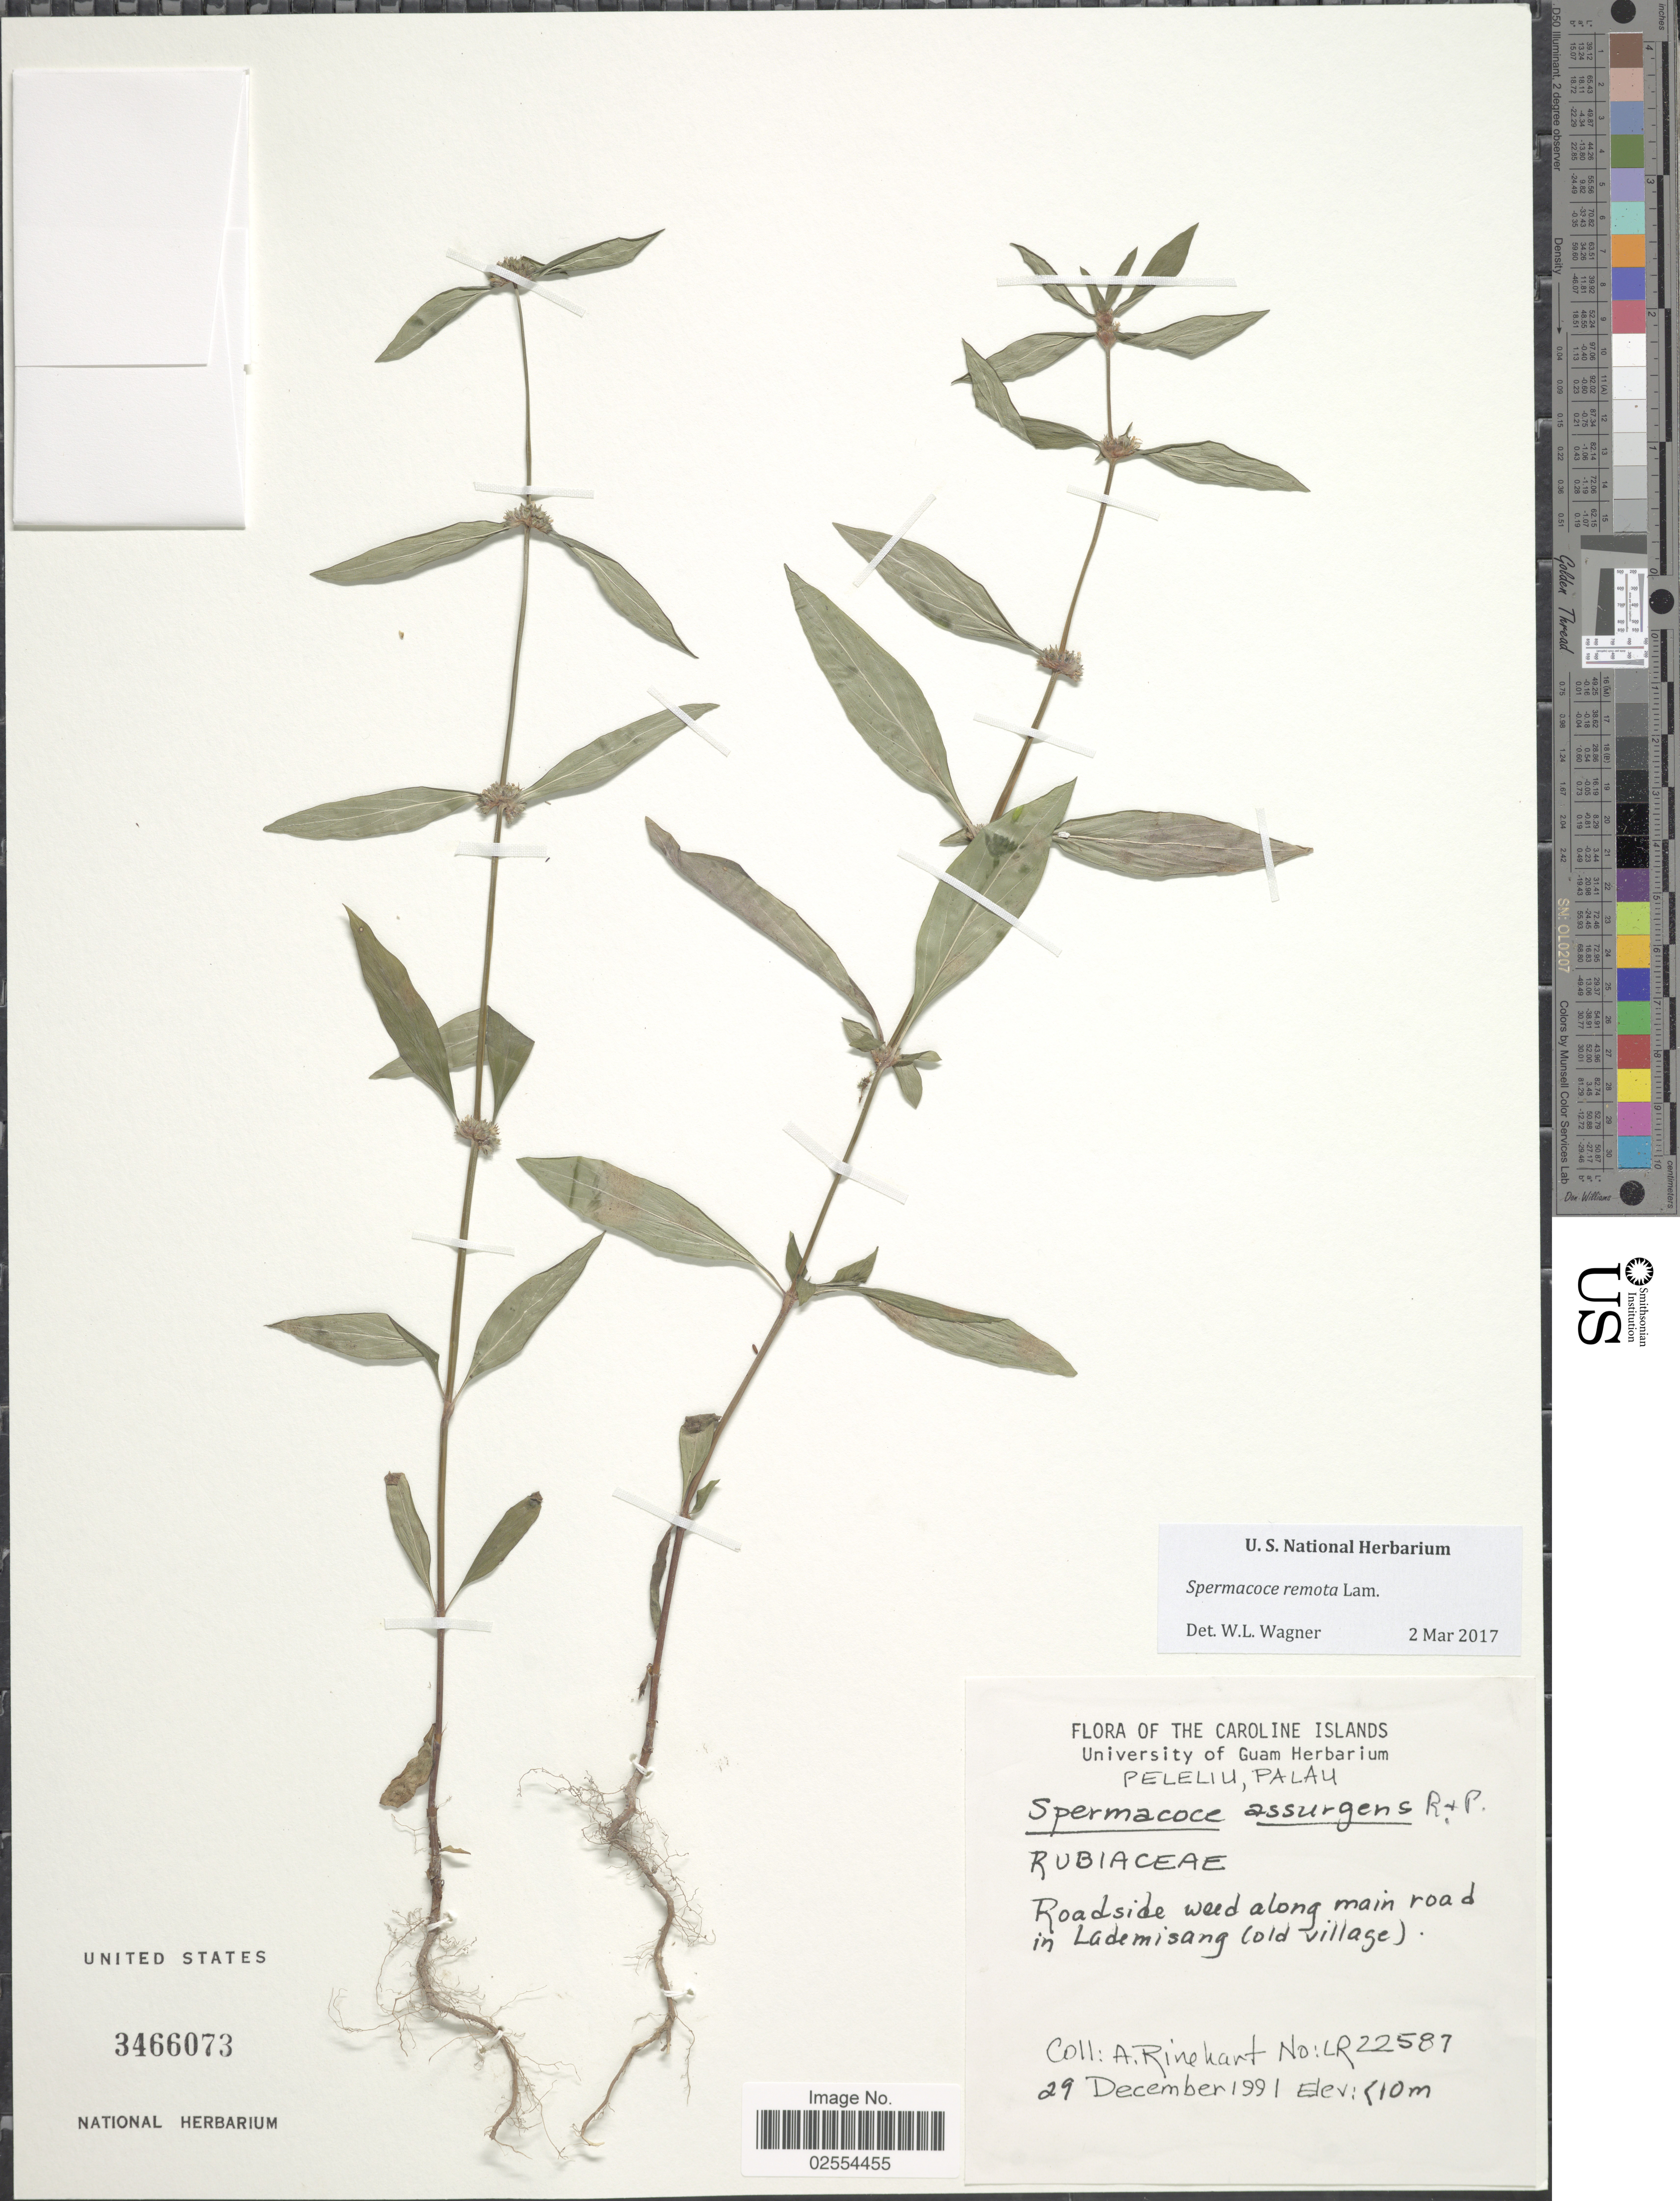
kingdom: Plantae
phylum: Tracheophyta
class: Magnoliopsida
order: Gentianales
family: Rubiaceae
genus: Spermacoce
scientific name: Spermacoce remota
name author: Lam.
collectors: A. Rinehart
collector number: LR22587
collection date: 1991-12-29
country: Palau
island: Beliliou [Peleliu]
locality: Peleliu, Palau, roadside weed along main road in Lademisang cold village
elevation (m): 10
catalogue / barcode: US 3466073